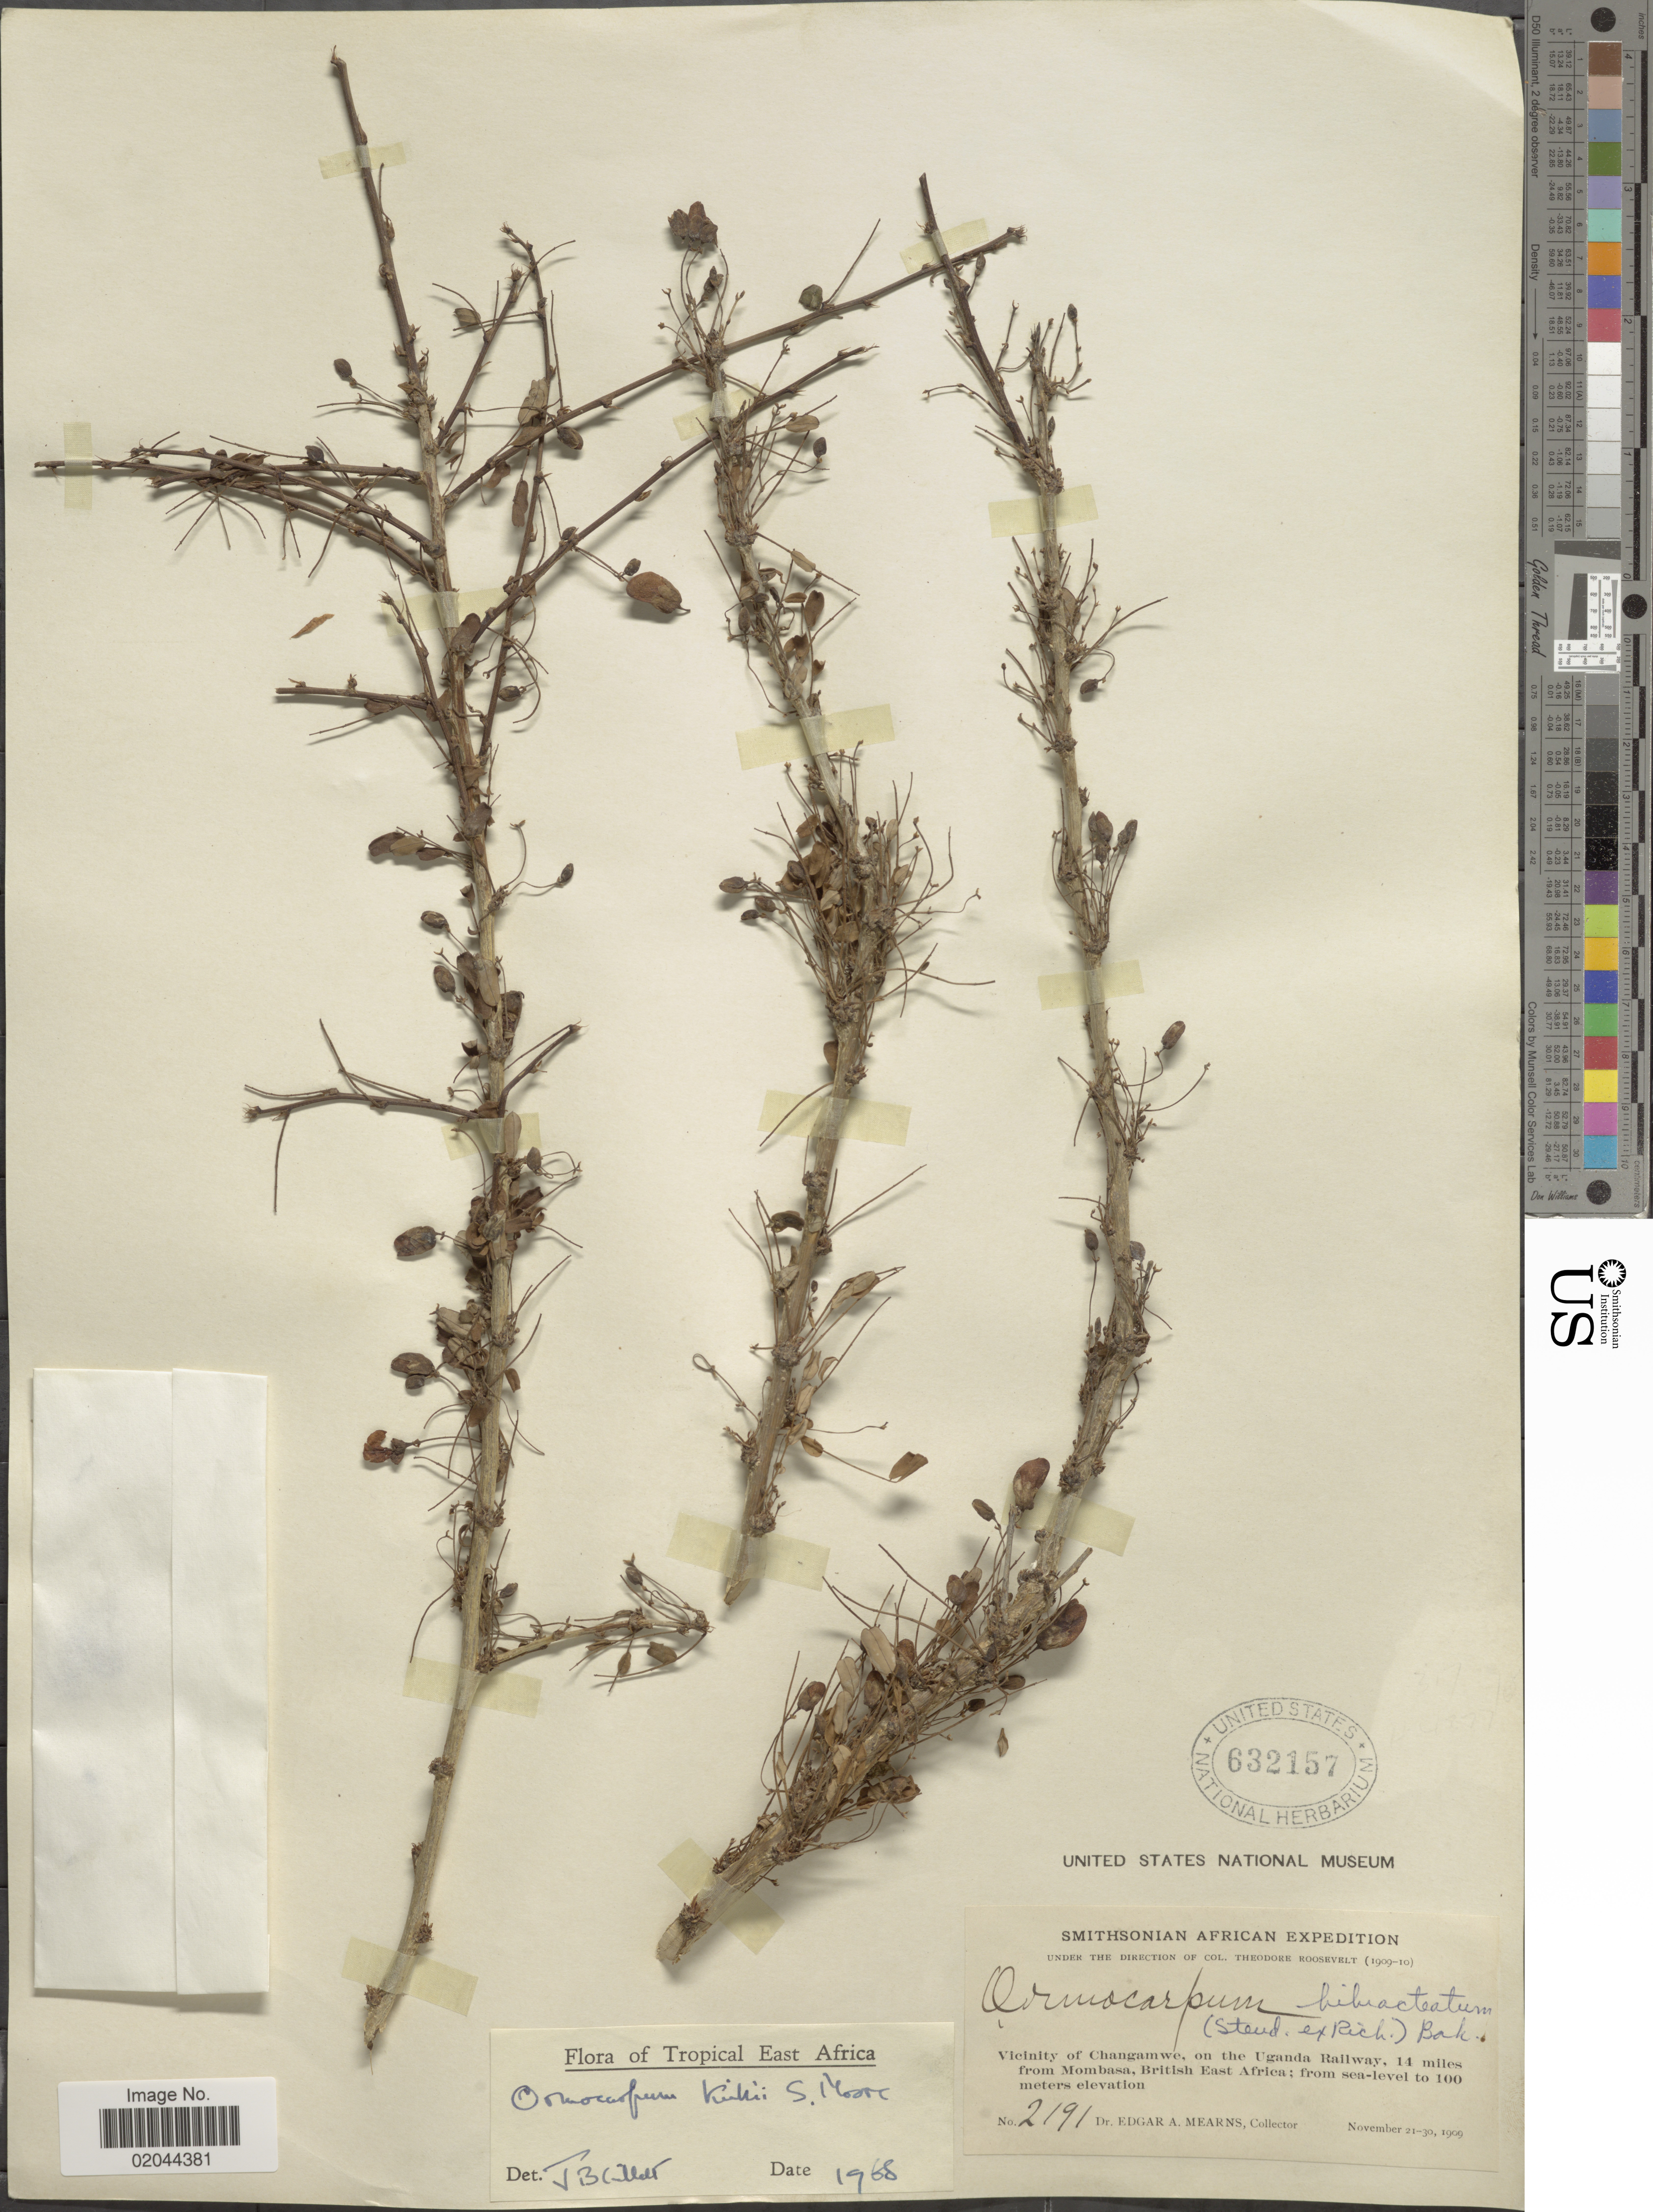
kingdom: Plantae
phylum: Tracheophyta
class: Magnoliopsida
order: Fabales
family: Fabaceae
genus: Ormocarpum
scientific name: Ormocarpum kirkii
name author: S. Moore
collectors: E. A. Mearns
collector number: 2191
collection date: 1909-11-21/1909-11-30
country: Kenya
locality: Vicinity of Changamwe, on the Uganda Railway, 14 miles from Mombasa, British East Africa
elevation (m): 100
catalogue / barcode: US 632157